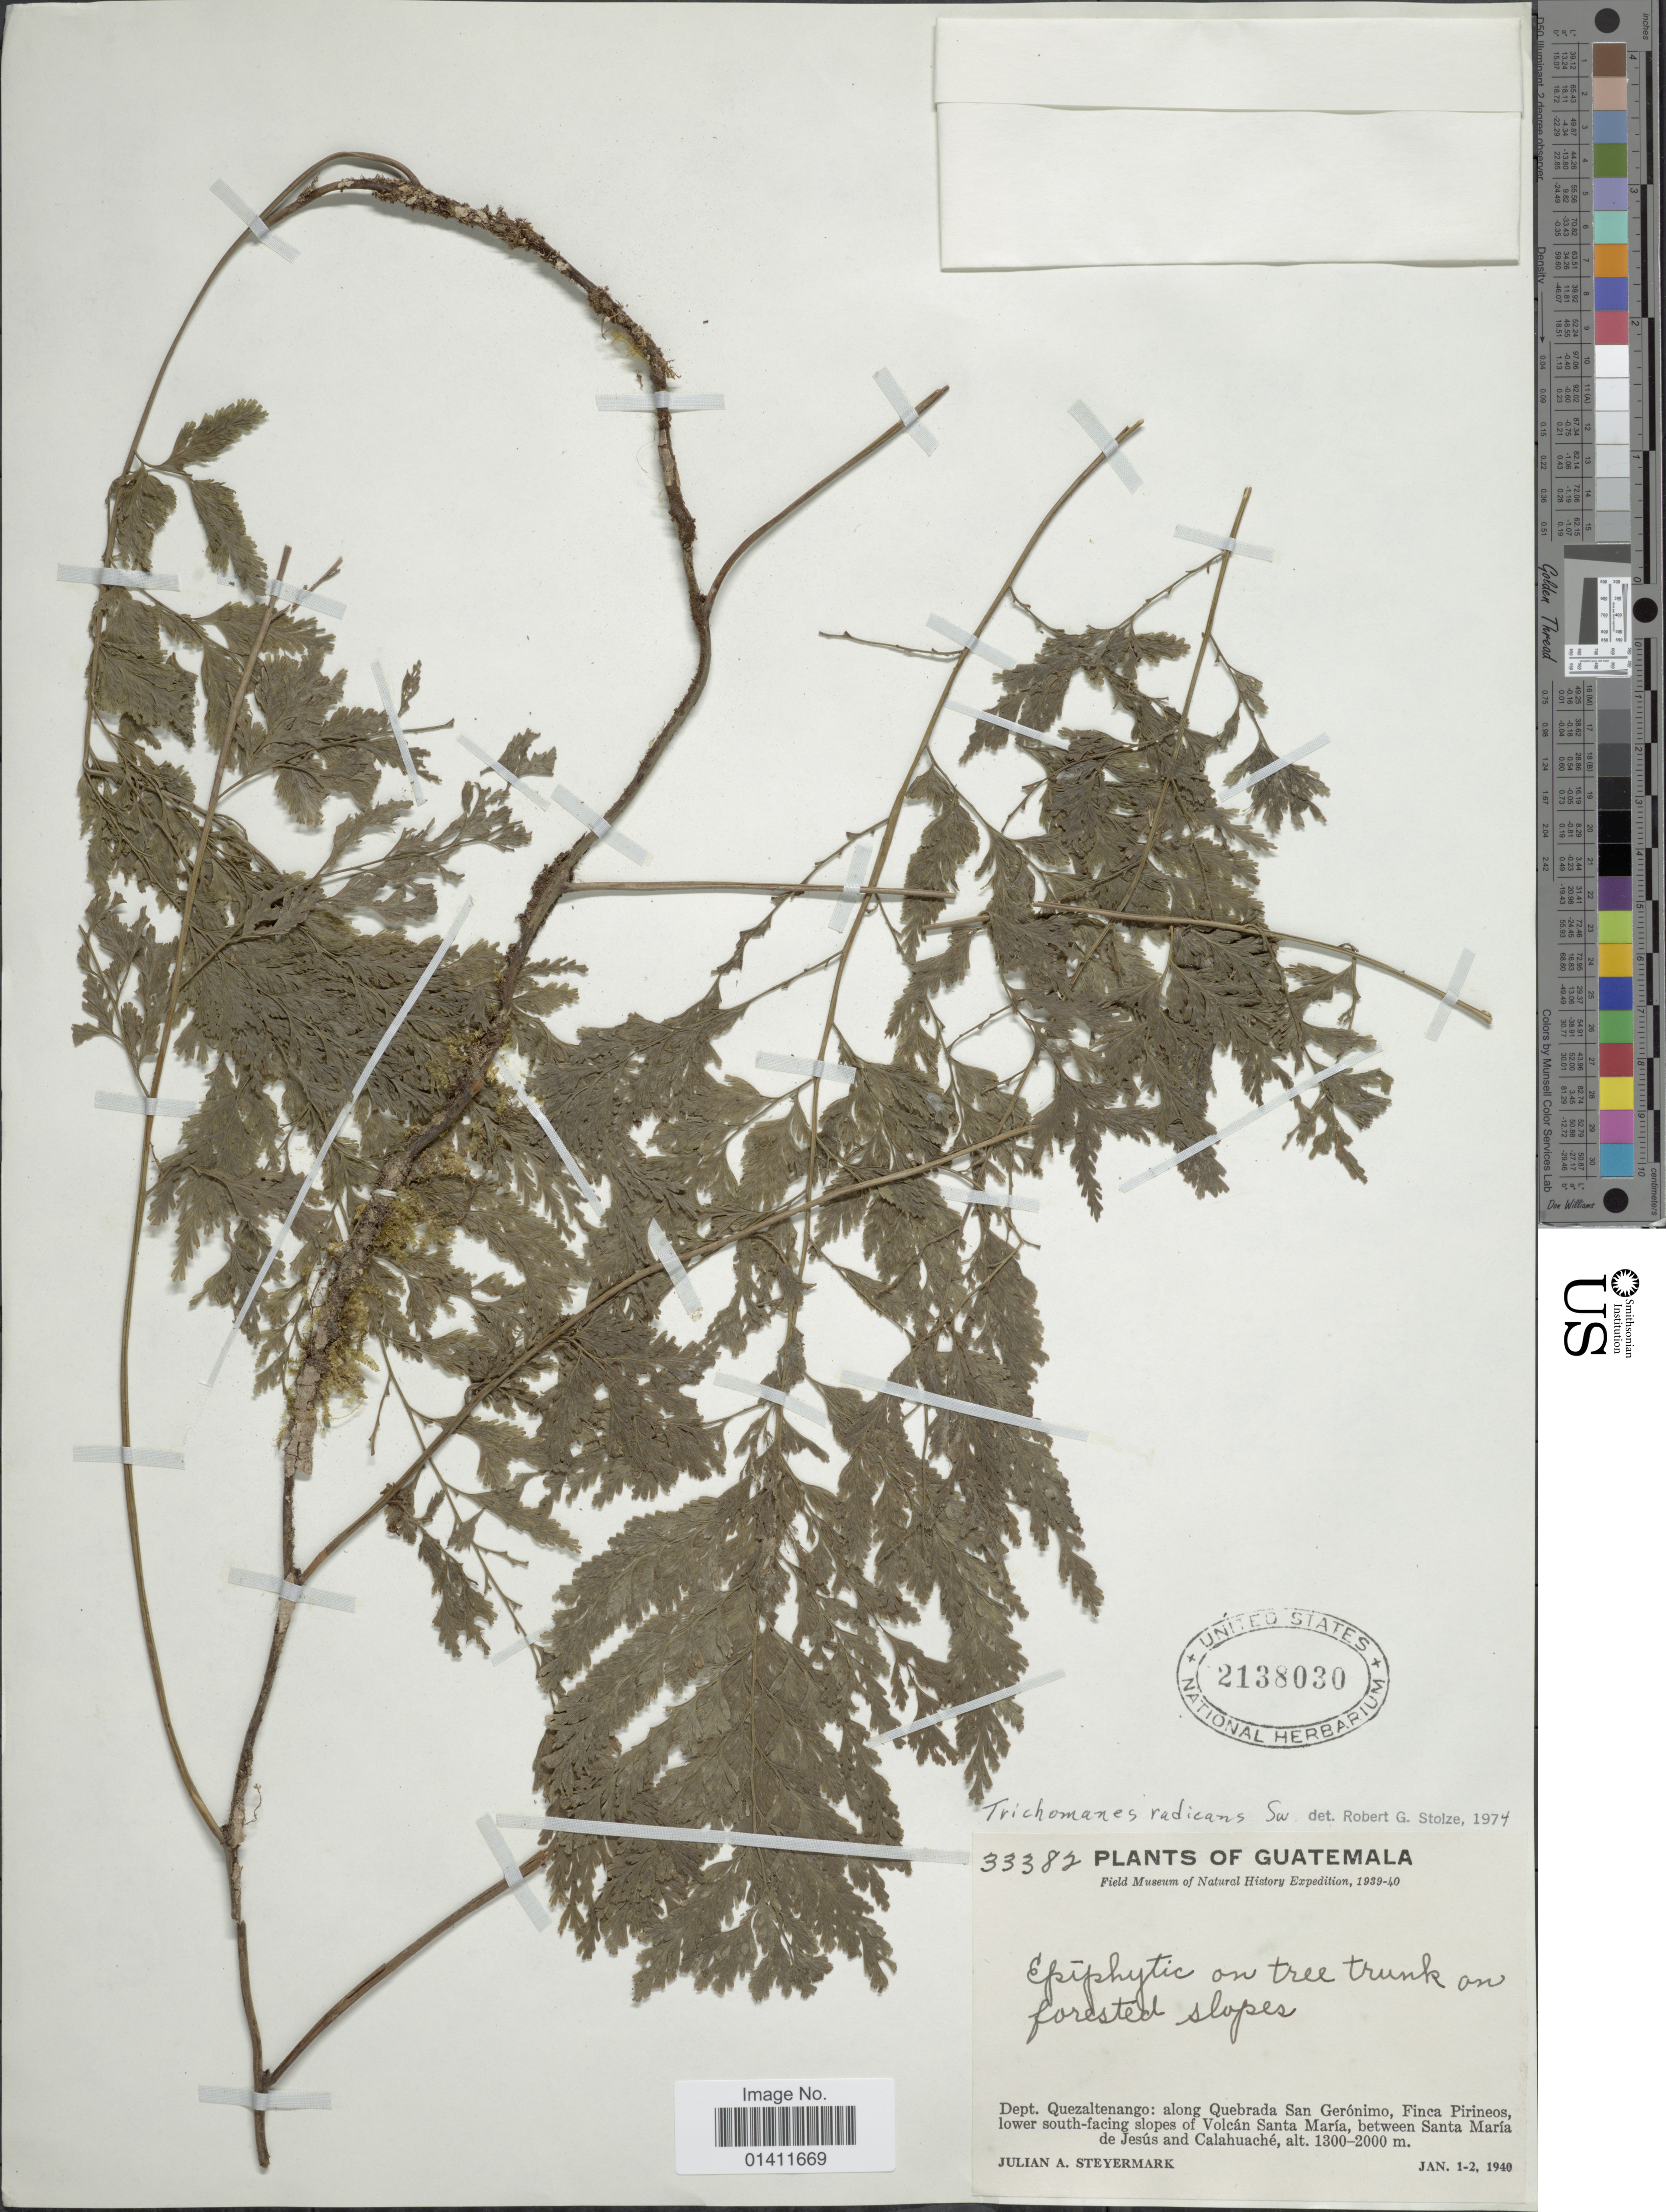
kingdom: Plantae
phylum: Tracheophyta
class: Polypodiopsida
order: Hymenophyllales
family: Hymenophyllaceae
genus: Vandenboschia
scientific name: Vandenboschia radicans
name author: (Sw.) Copel.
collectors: J. Steyermark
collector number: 33382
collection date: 1940-01-01/1940-01-02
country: Guatemala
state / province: Quetzaltenango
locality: Dept. Quezaltenango: along Quebrada San Geronimo, Finca Pirineos, lower south-facing slopes of Volcan Santa Maria, between Santa Maria de Jesus and Calahuache.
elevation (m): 1300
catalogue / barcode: US 2138030